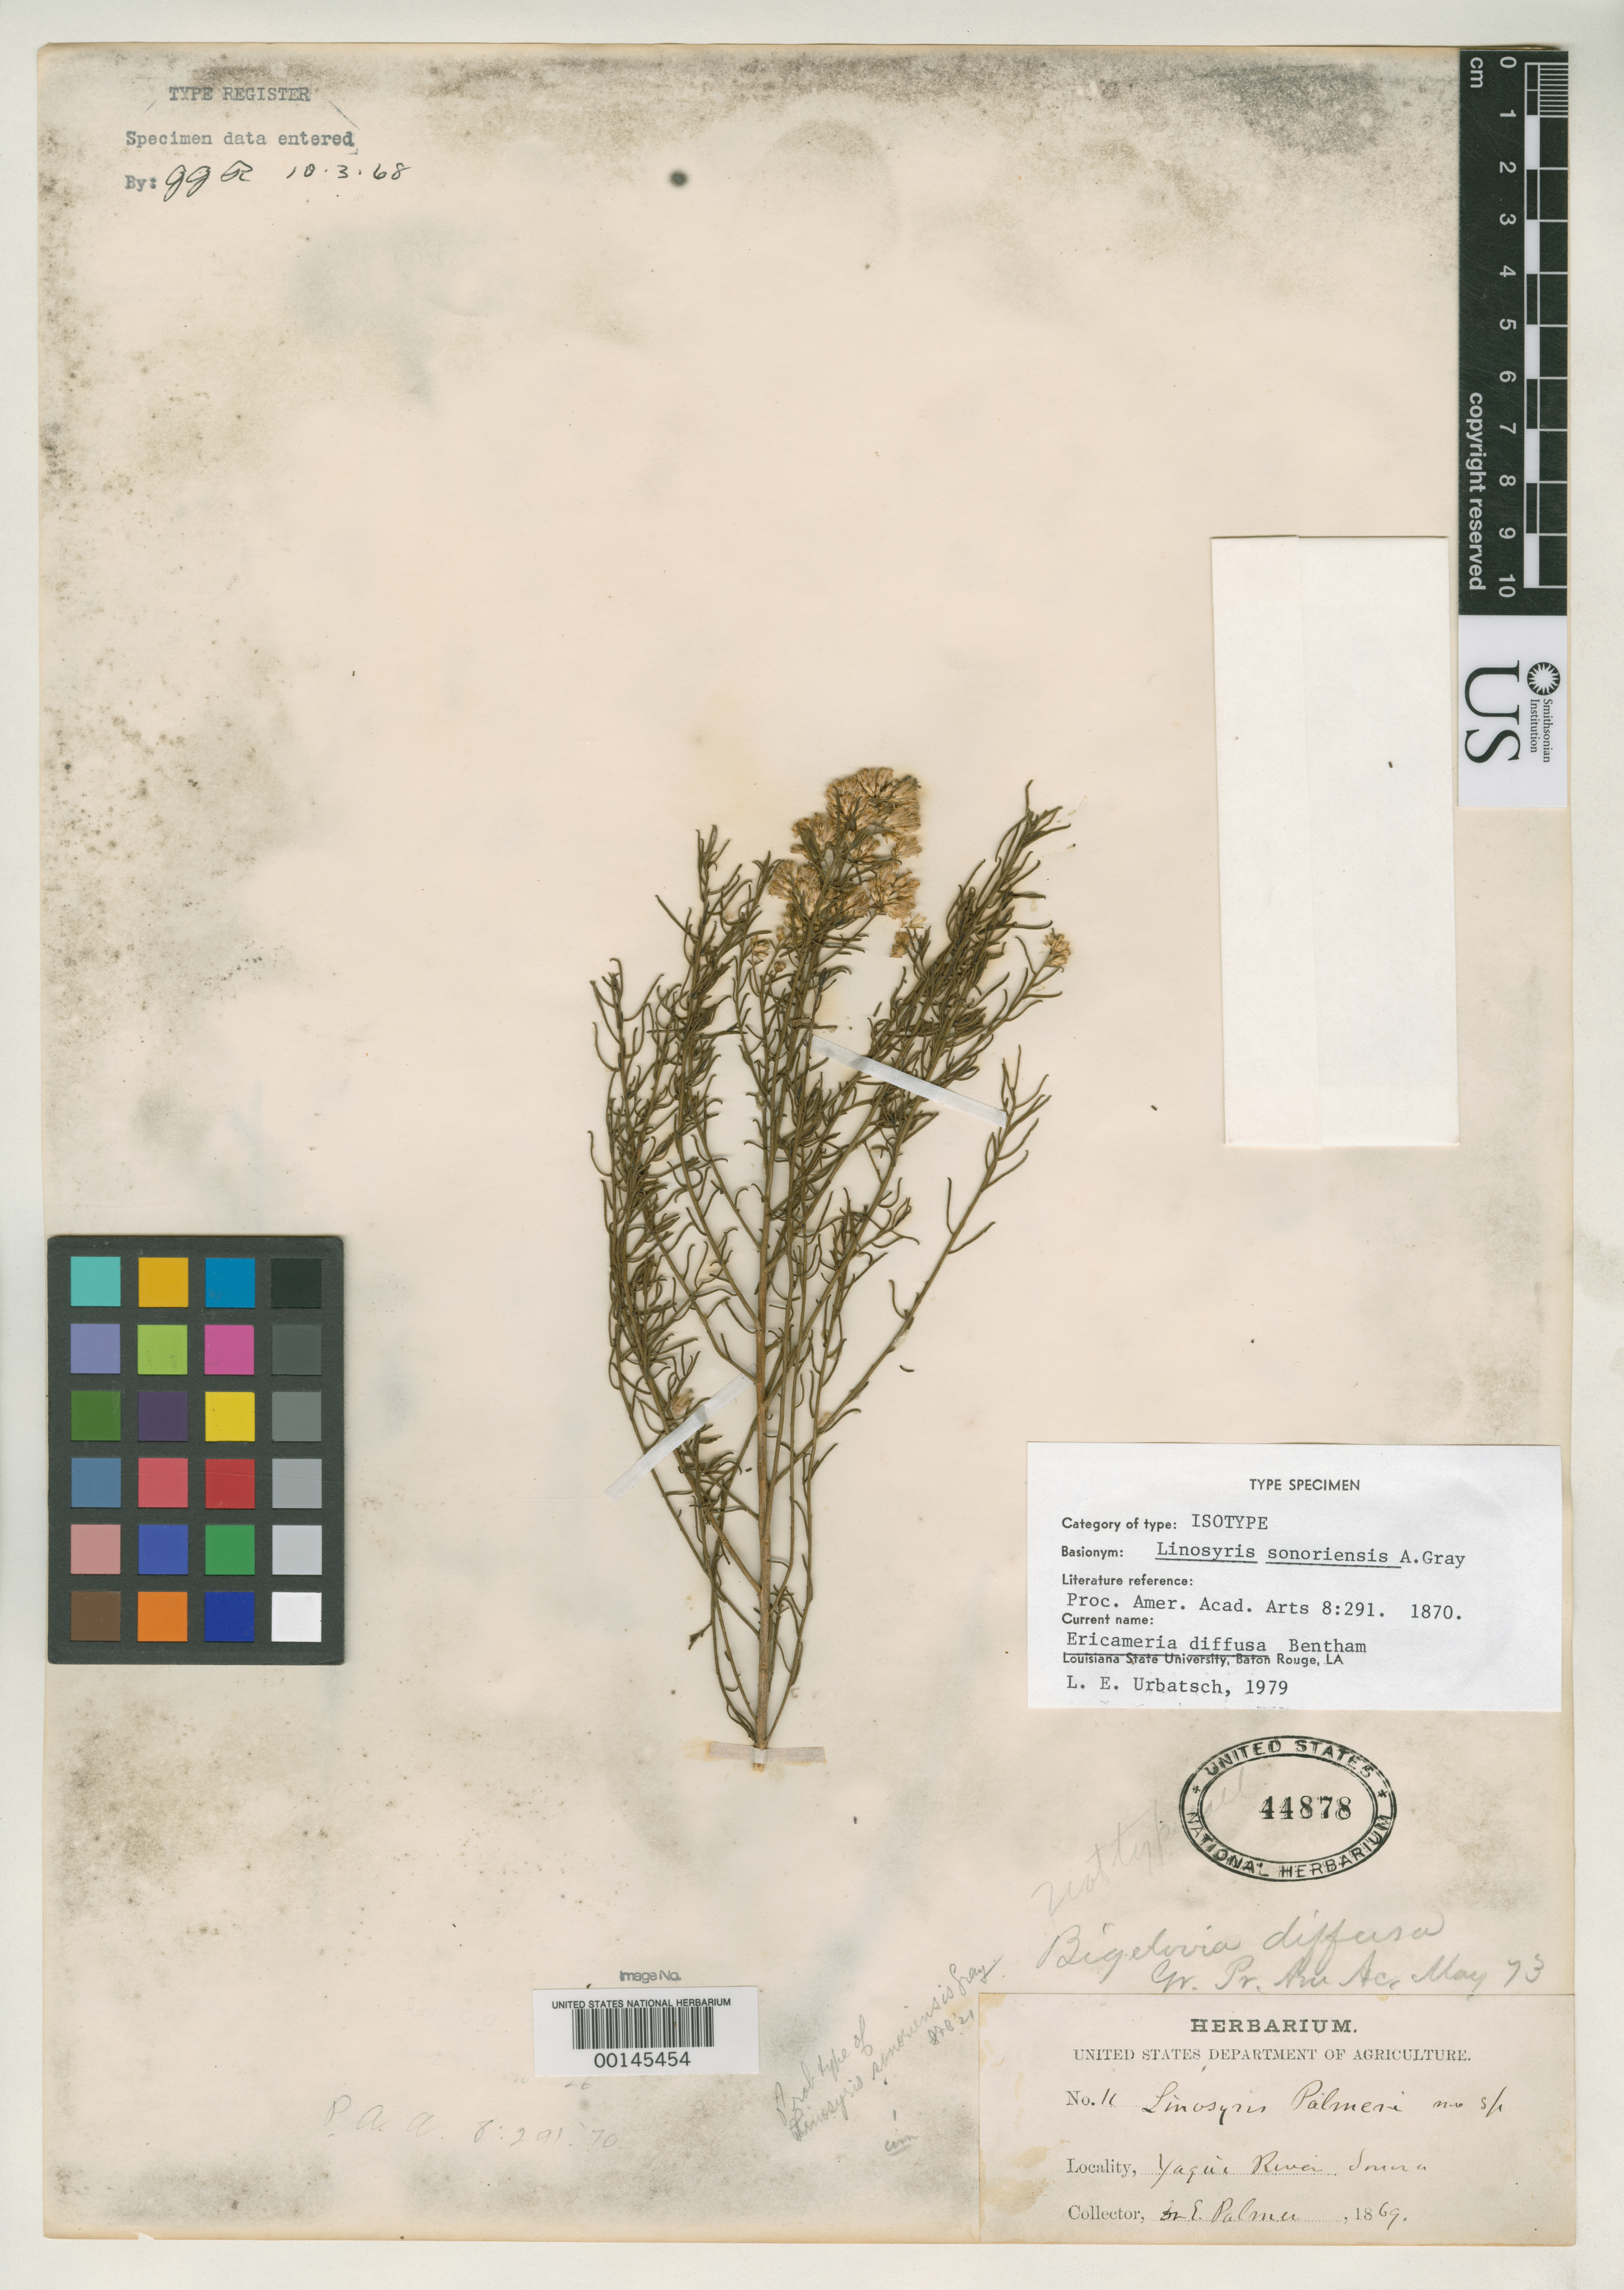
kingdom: Plantae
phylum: Tracheophyta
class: Magnoliopsida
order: Asterales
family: Asteraceae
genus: Linosyris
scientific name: Linosyris sonoriensis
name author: A. Gray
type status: Isotype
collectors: E. Palmer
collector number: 11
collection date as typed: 1869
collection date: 1869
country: Mexico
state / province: Sonora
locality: Yaqui River.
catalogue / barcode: US 44878